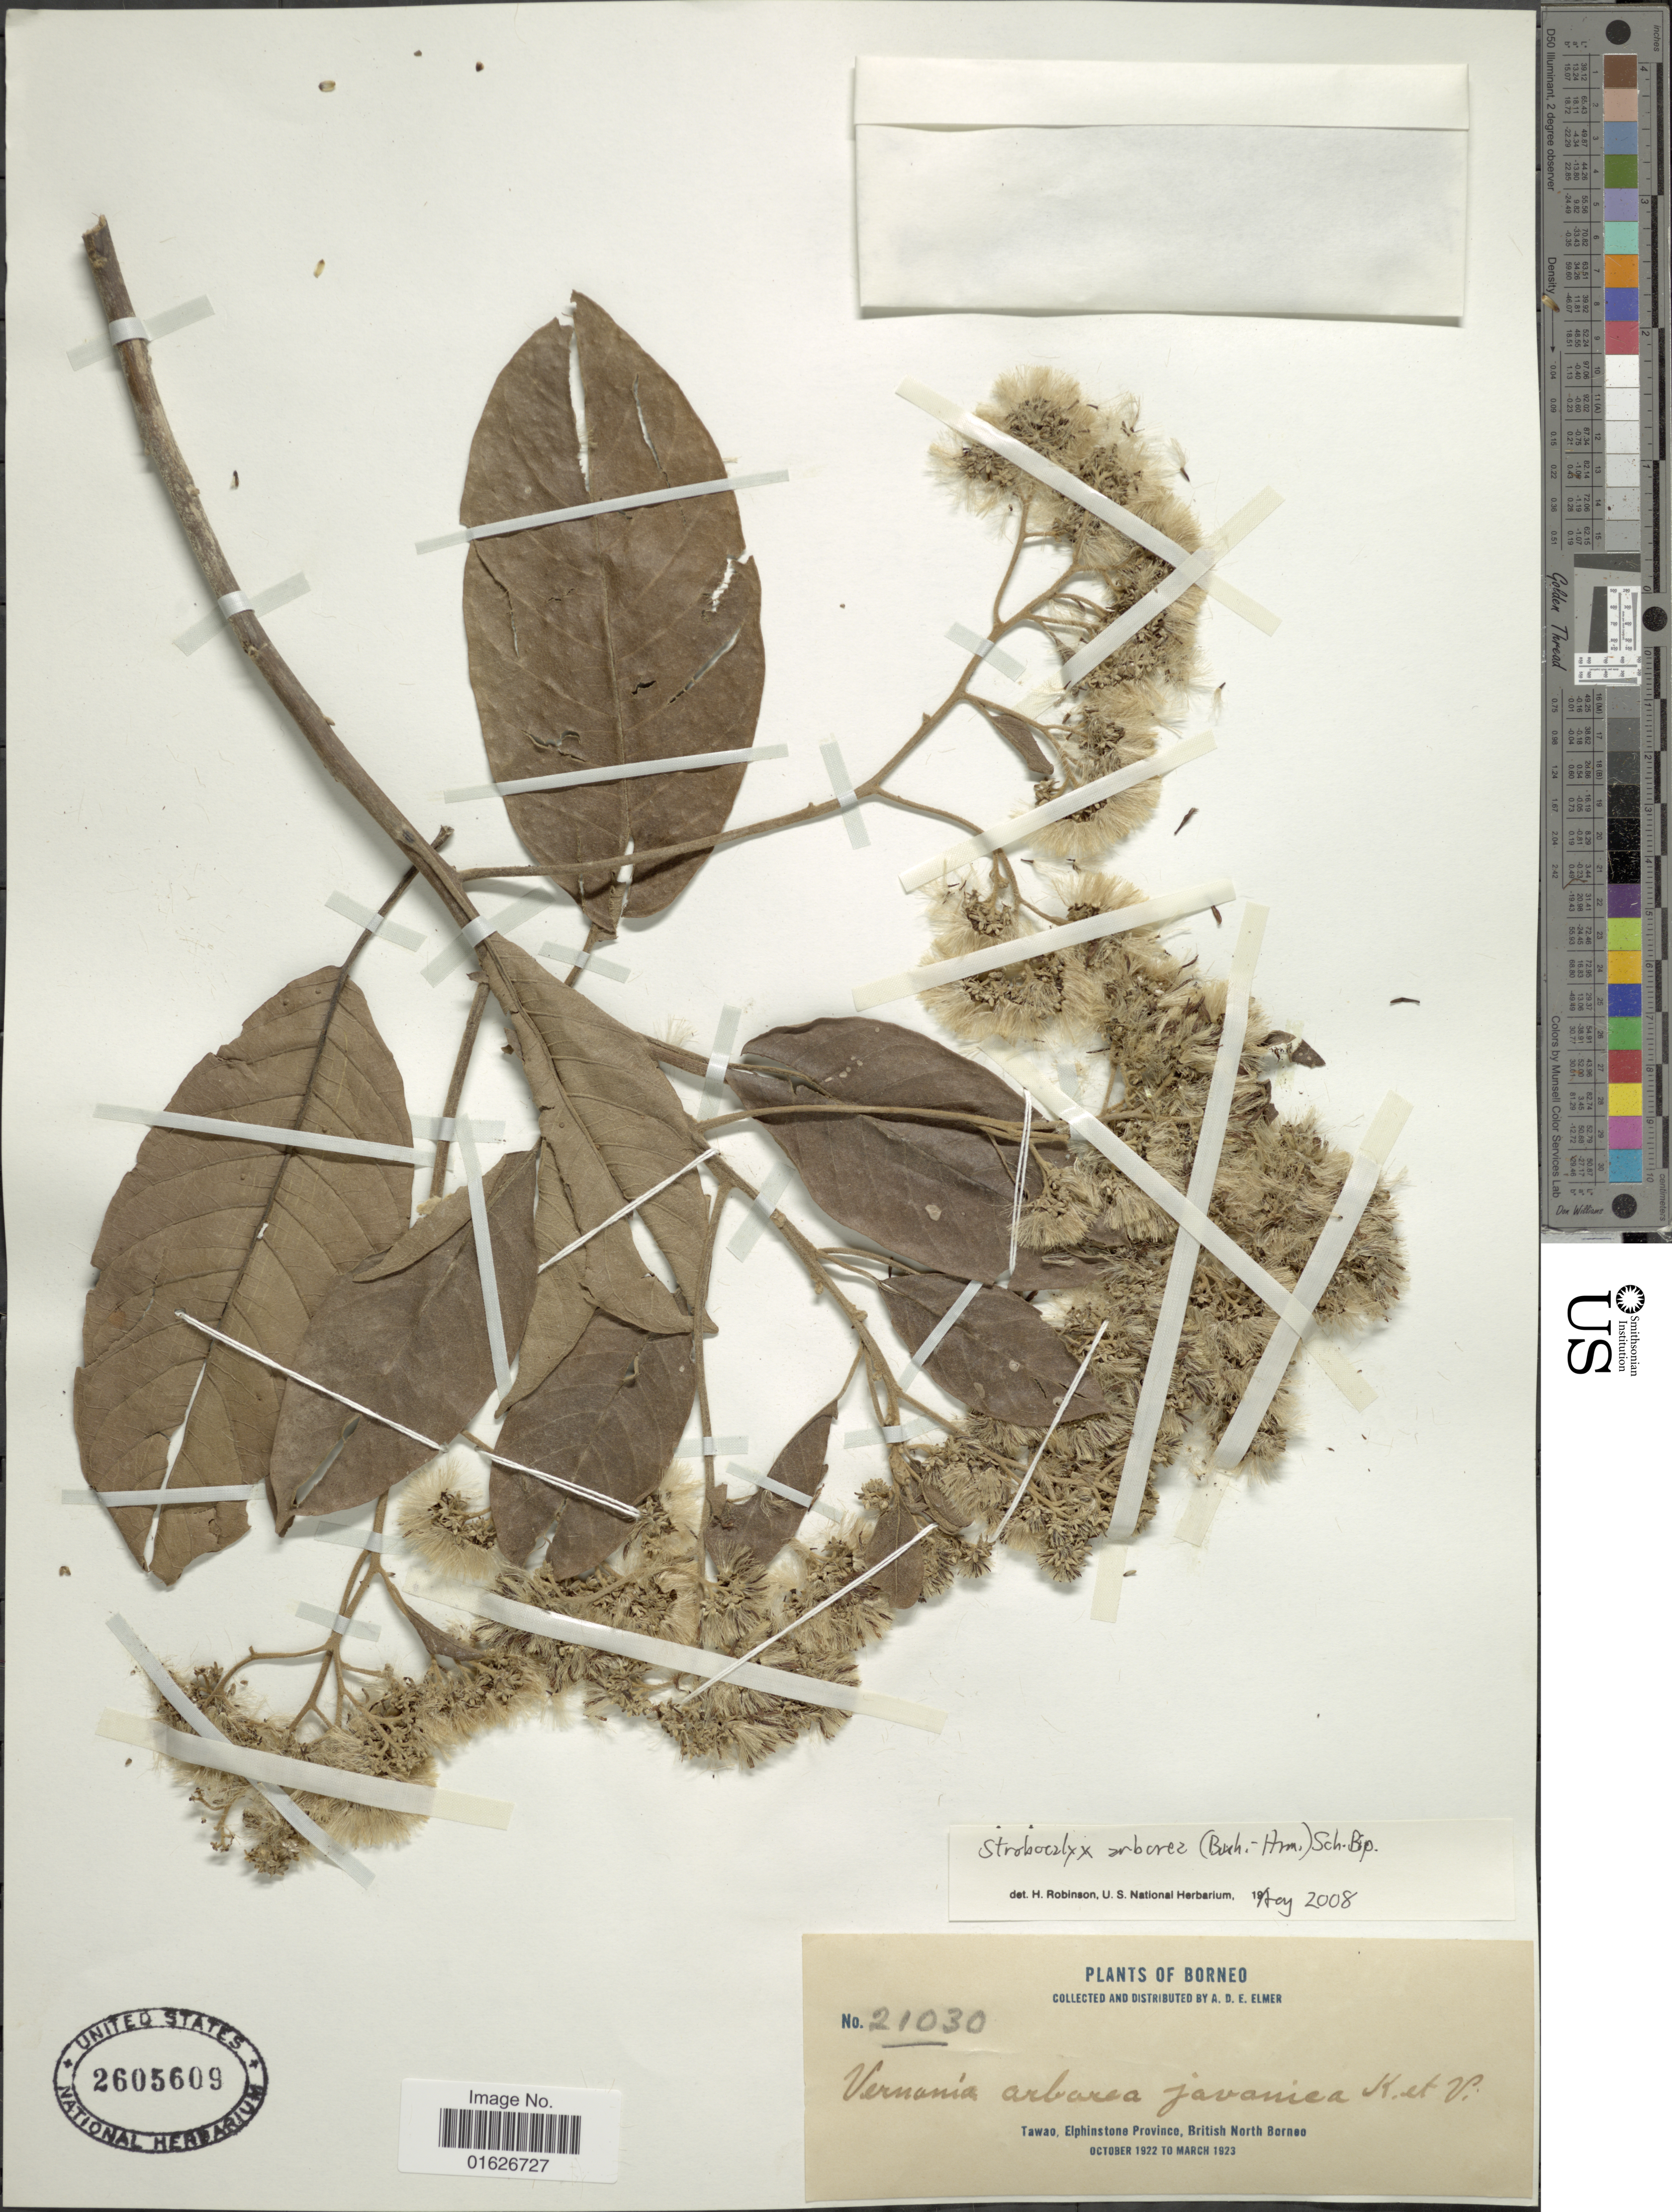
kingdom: Plantae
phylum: Tracheophyta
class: Magnoliopsida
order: Asterales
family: Asteraceae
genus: Strobocalyx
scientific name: Strobocalyx arborea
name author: (Buch.-Ham.) Sch. Bip.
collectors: A. D. E. Elmer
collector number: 21030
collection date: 1922-10/1923-03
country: Malaysia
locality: Borneo, Tawao, Elphinstone Province, Britisch North Borneo.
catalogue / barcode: US 2605609